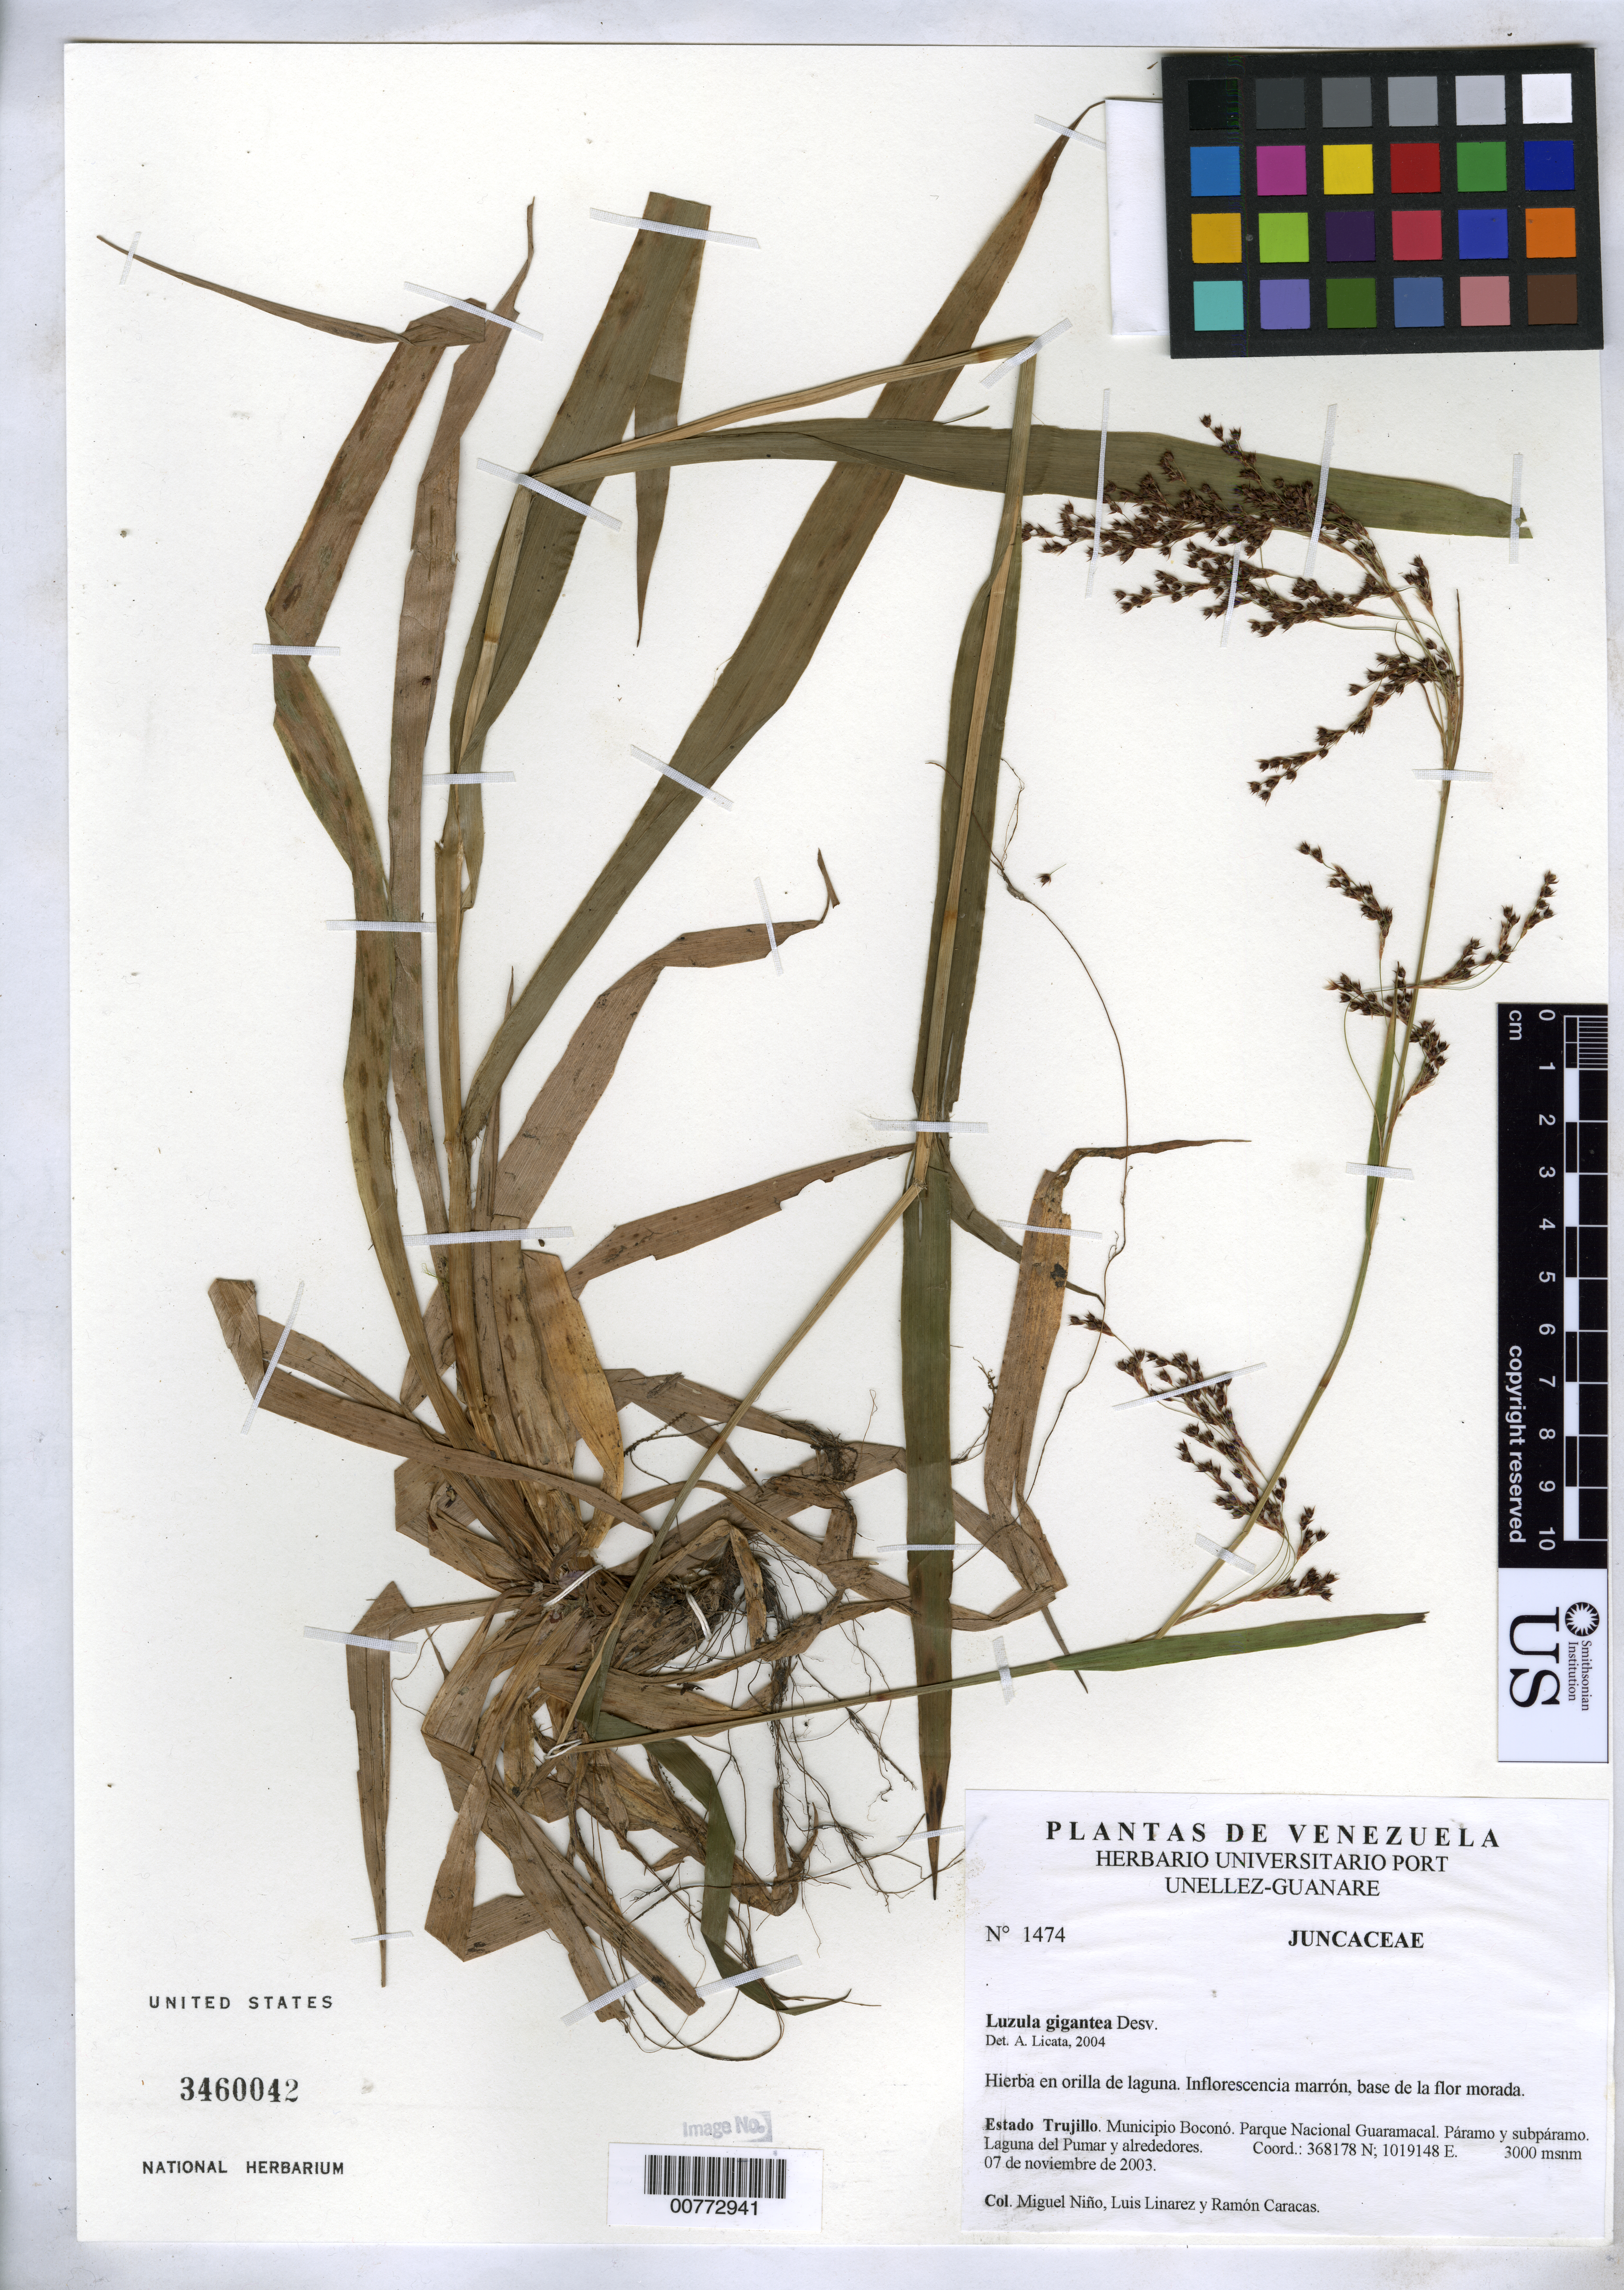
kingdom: Plantae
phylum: Tracheophyta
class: Liliopsida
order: Poales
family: Juncaceae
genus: Luzula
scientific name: Luzula gigantea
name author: Desv.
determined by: Licata, A., (PORT), Univ. Nac. Exp. de los Llanos Ezequiel Zamora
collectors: S. M. Niño, L. Linárez & R. Caracas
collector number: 1474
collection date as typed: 07 Nov 2003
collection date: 2003-11-07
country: Venezuela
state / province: Trujillo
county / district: Boconó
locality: Parque Nacional Guaramacal. Laguna del Pumar y alrededores.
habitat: Páramo y subpáramo.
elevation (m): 3000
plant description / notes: AAU, PORT, US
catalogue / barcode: US 3460042